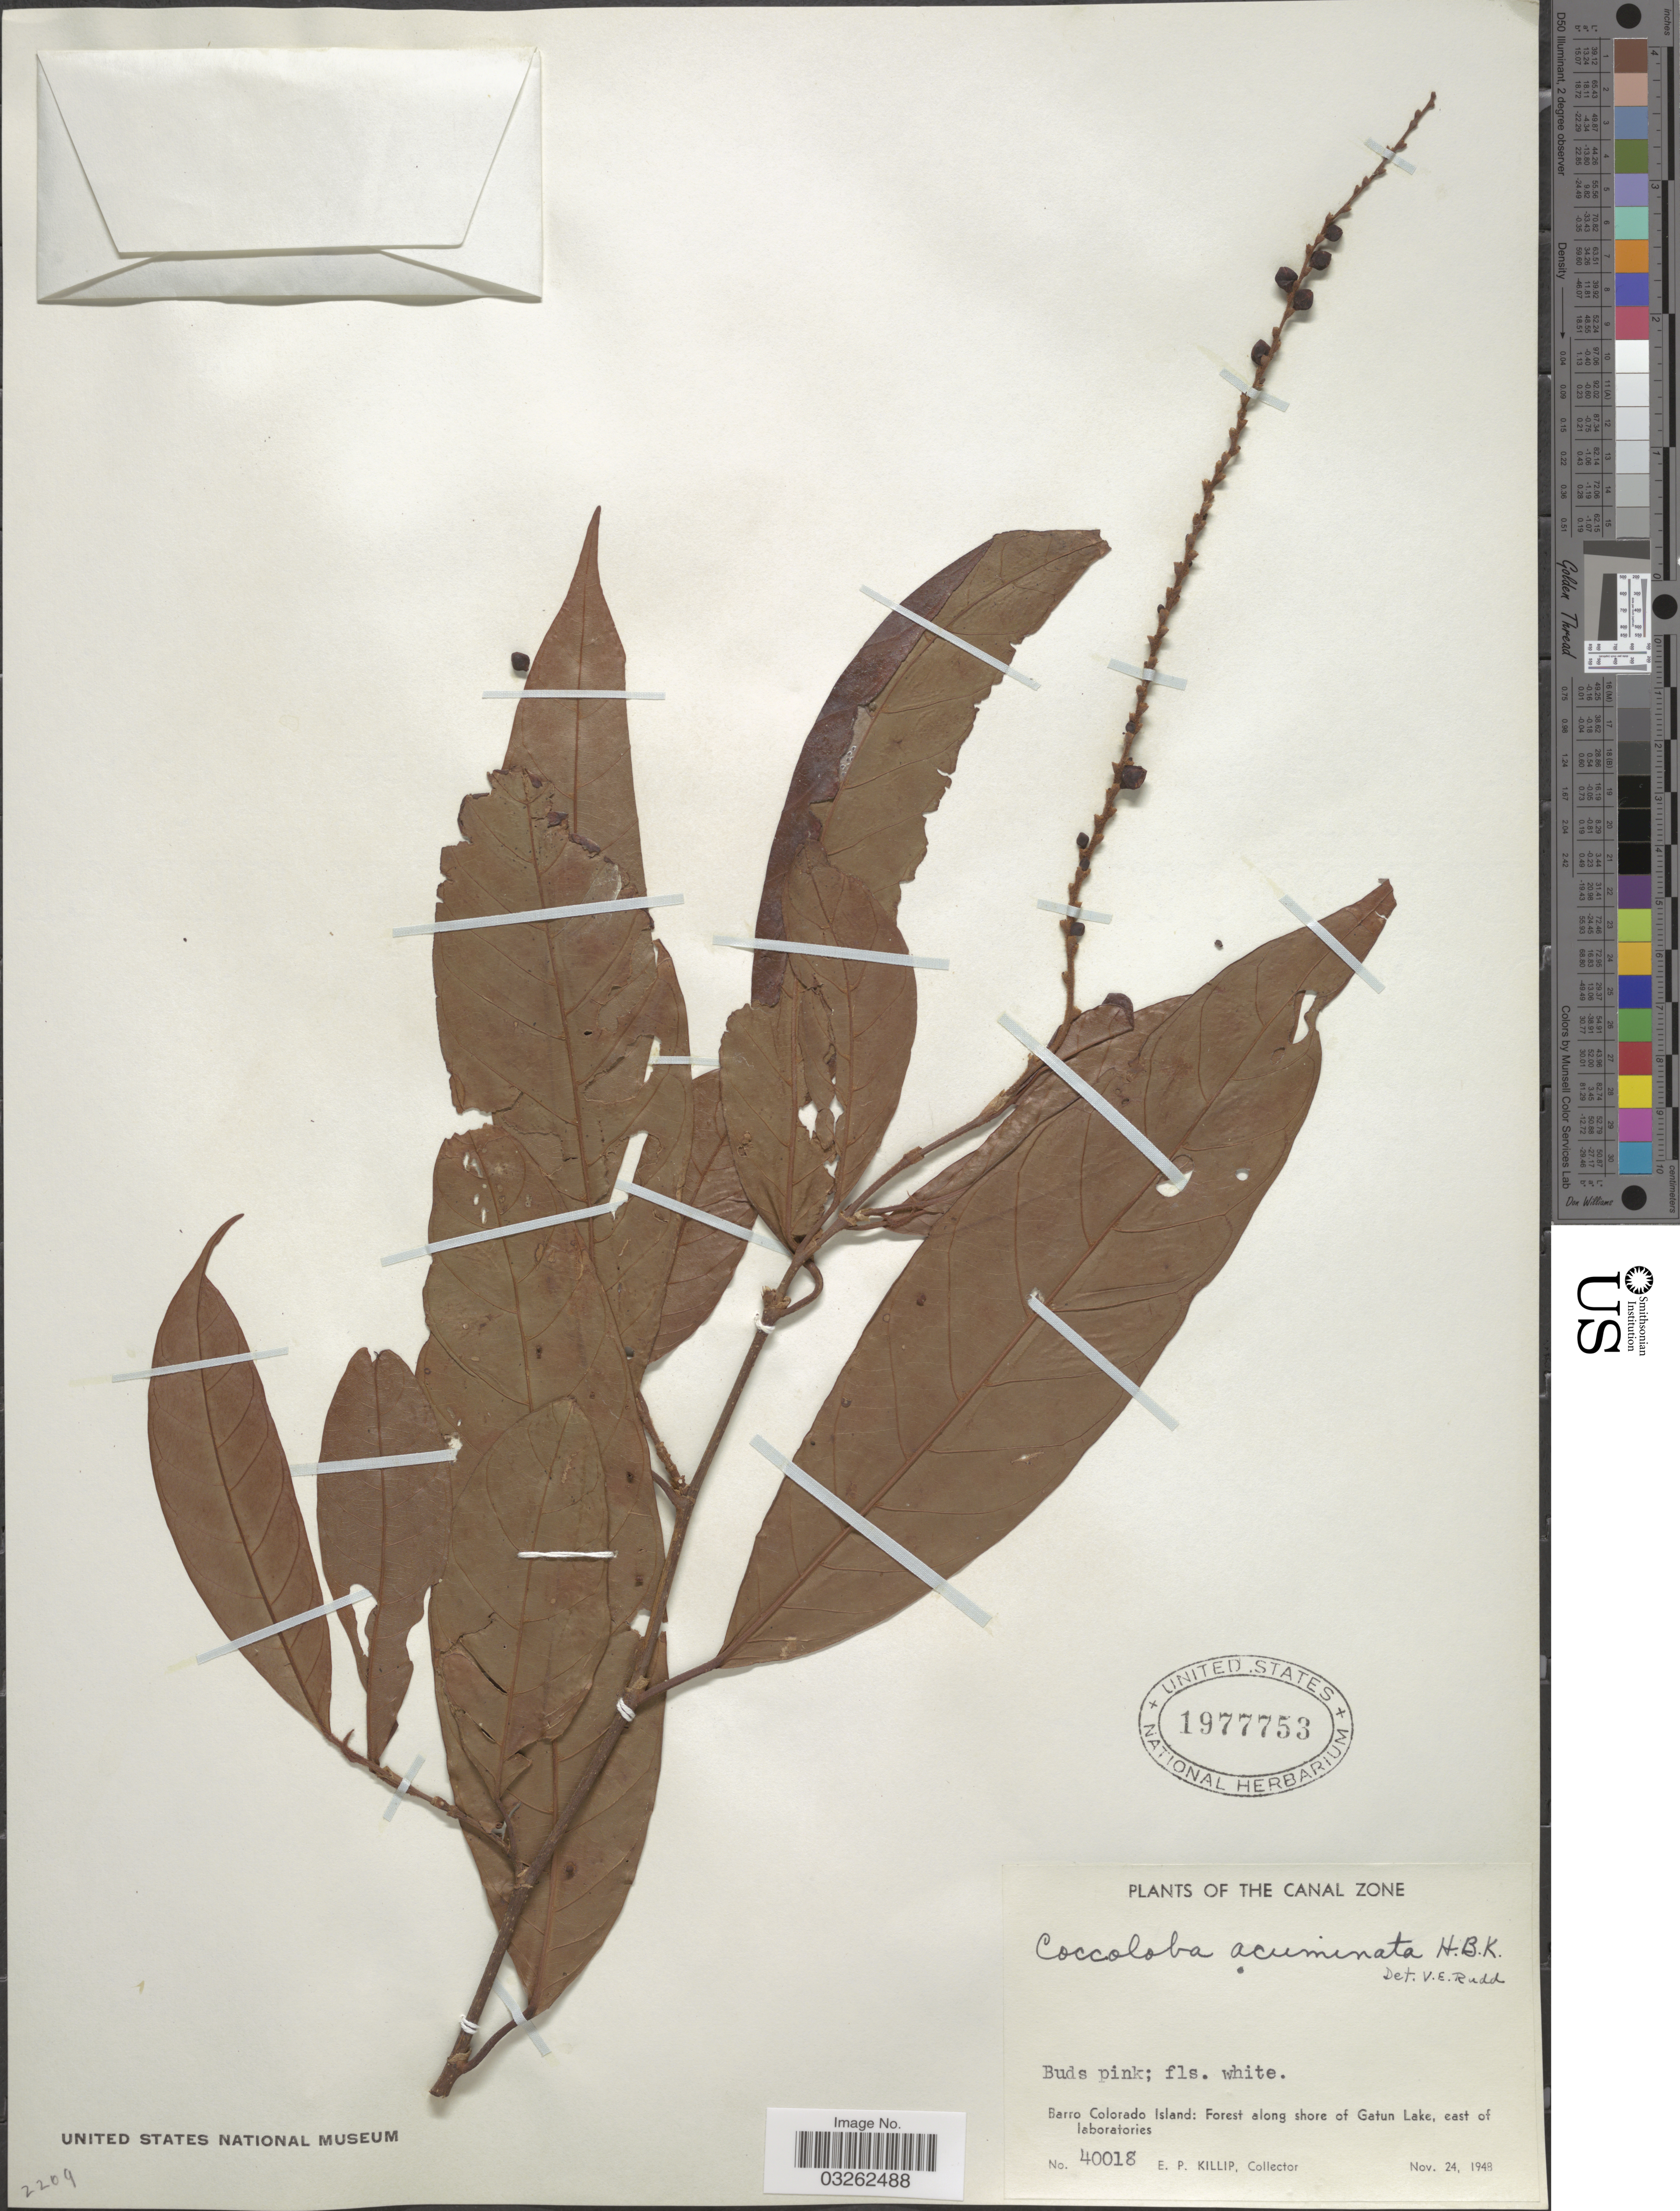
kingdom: Plantae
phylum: Tracheophyta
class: Magnoliopsida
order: Caryophyllales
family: Polygonaceae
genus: Coccoloba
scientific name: Coccoloba acuminata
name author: Kunth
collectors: E. P. Killip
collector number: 40018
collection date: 1948-11-24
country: Panama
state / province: Panamá Oeste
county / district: Canal Zone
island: Barro Colorado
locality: The Canal Zone. Barro Colorado Island: Forest along shore of Gatun Lake, east of laboratories.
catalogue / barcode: US 1977753